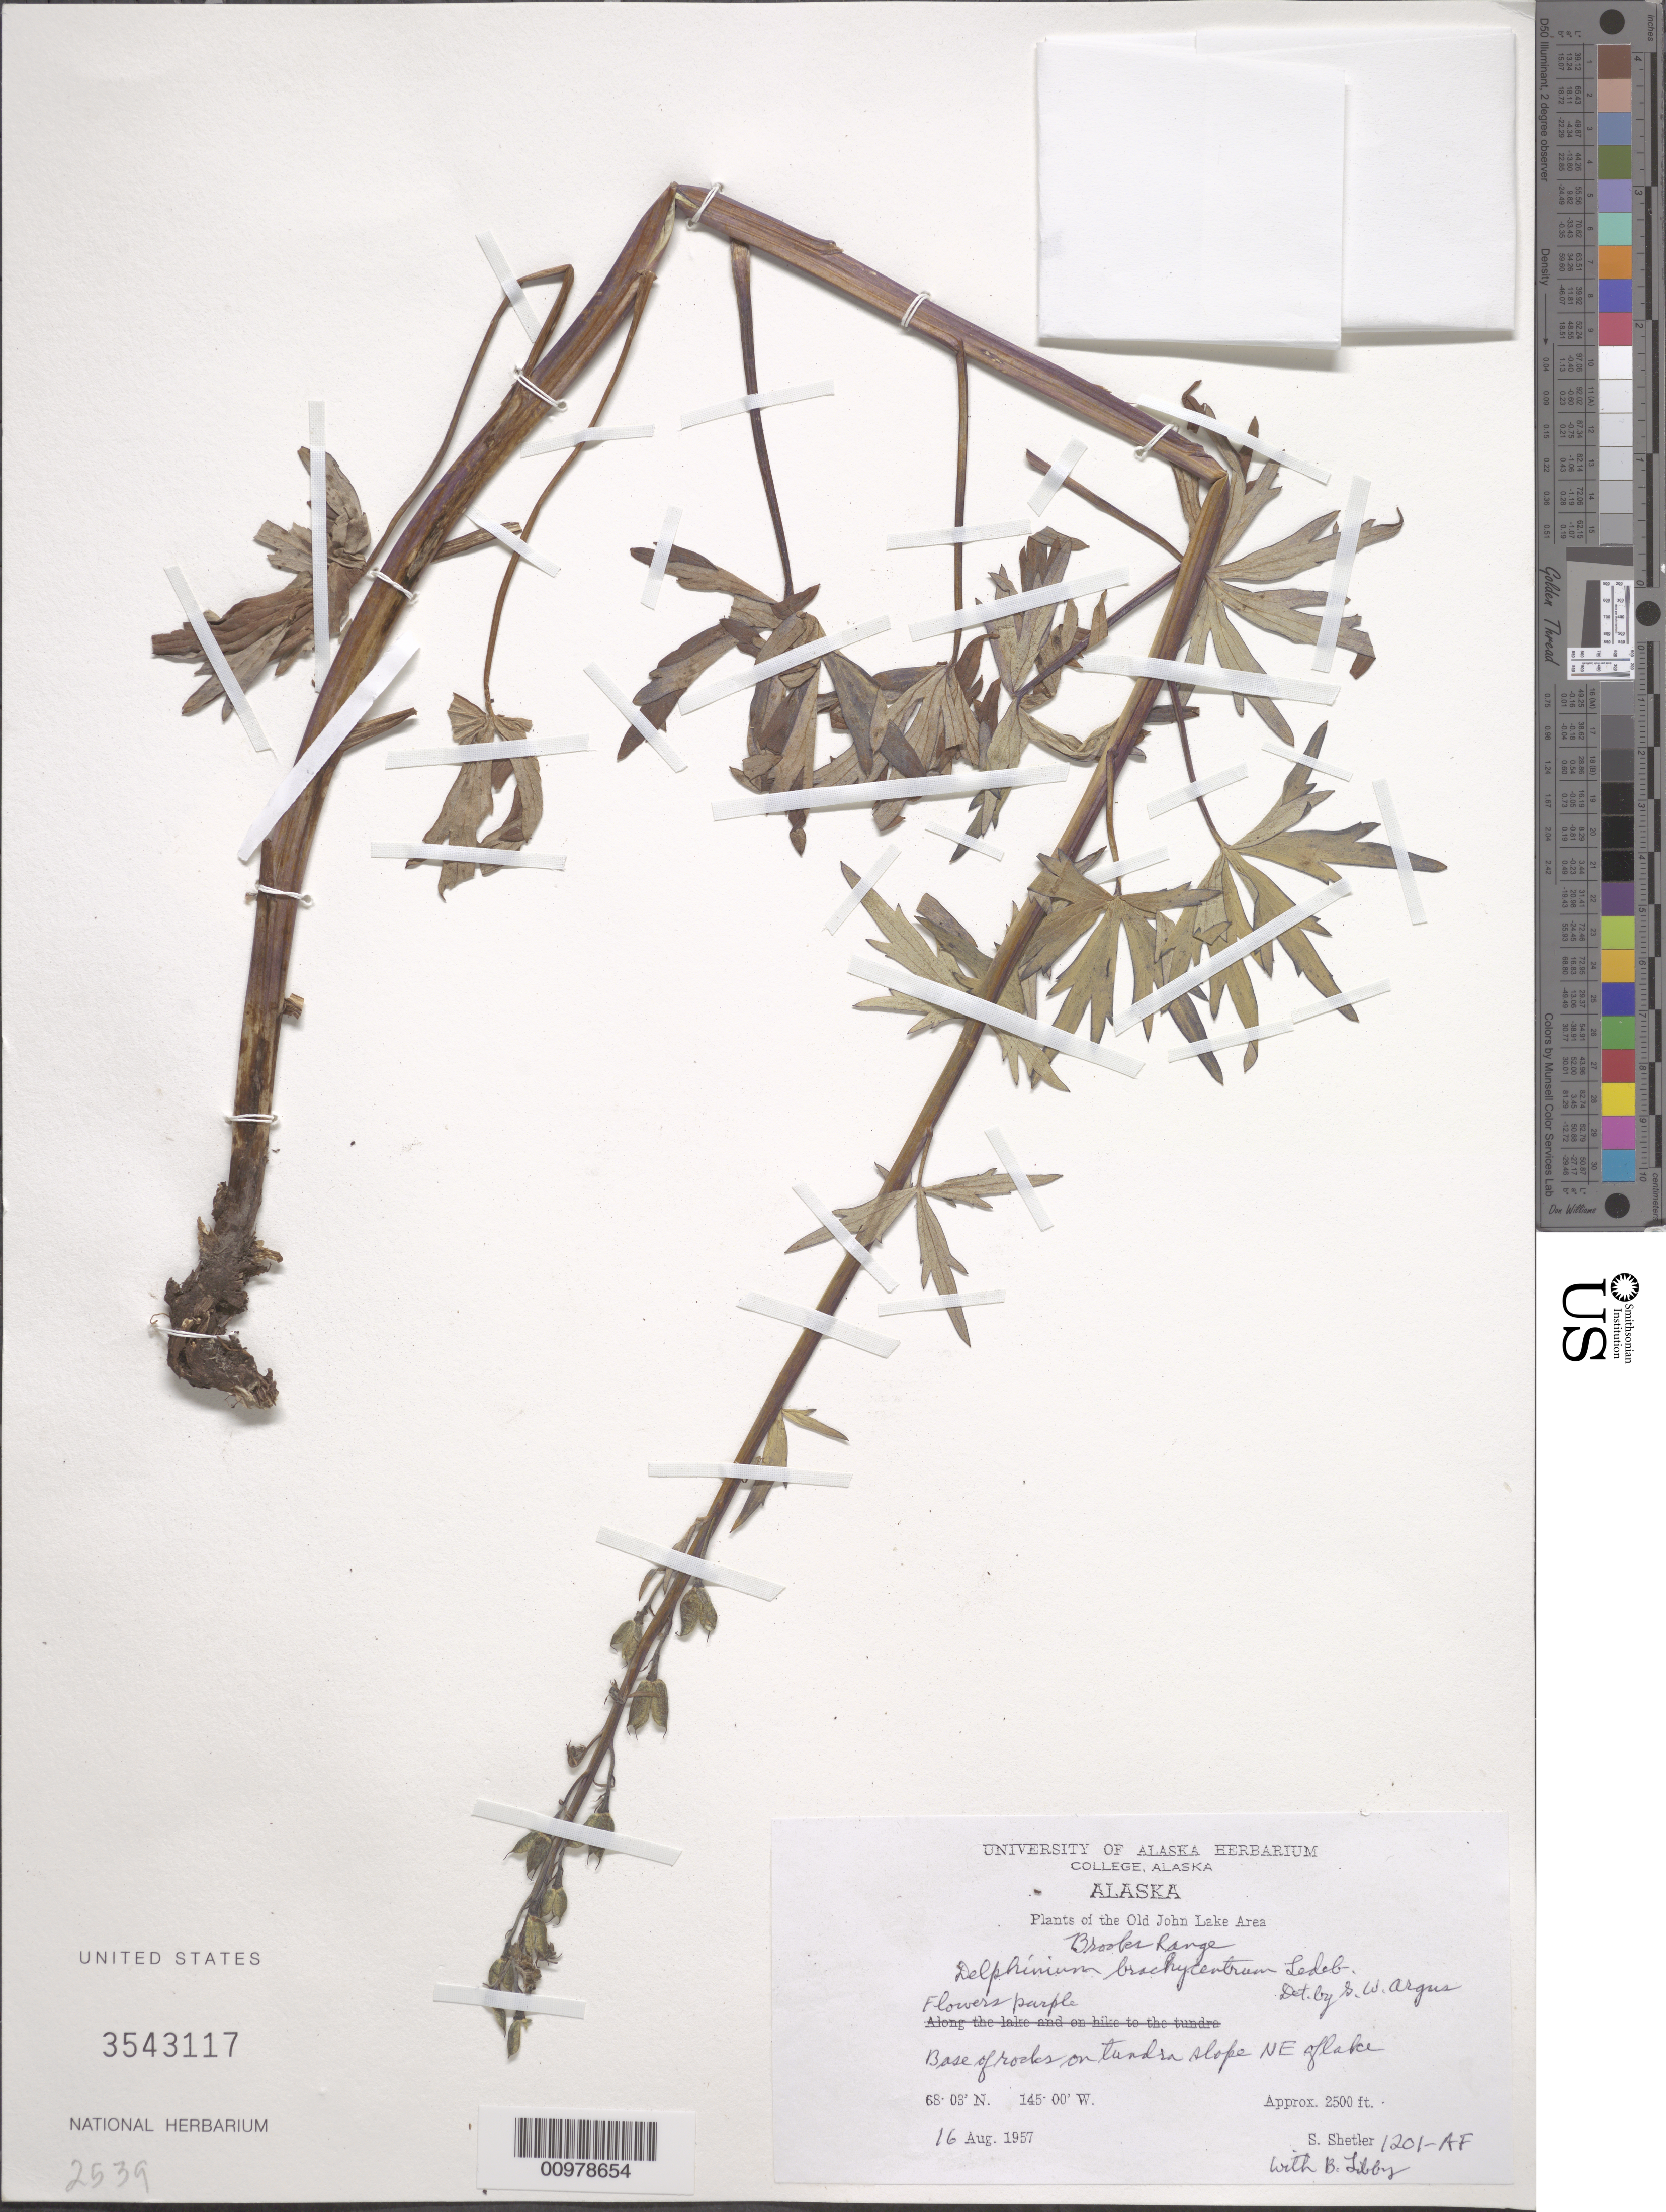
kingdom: Plantae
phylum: Tracheophyta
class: Magnoliopsida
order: Ranunculales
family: Ranunculaceae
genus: Delphinium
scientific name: Delphinium brachycentrum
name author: Ledeb.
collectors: S. Shetler & B. Libby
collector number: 1201-AF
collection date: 1957-08-16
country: United States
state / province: Alaska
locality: Old John Lake Area. Brooks Range. Base of rocks on tundra slope NE of lake.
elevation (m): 762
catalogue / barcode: US 3543117